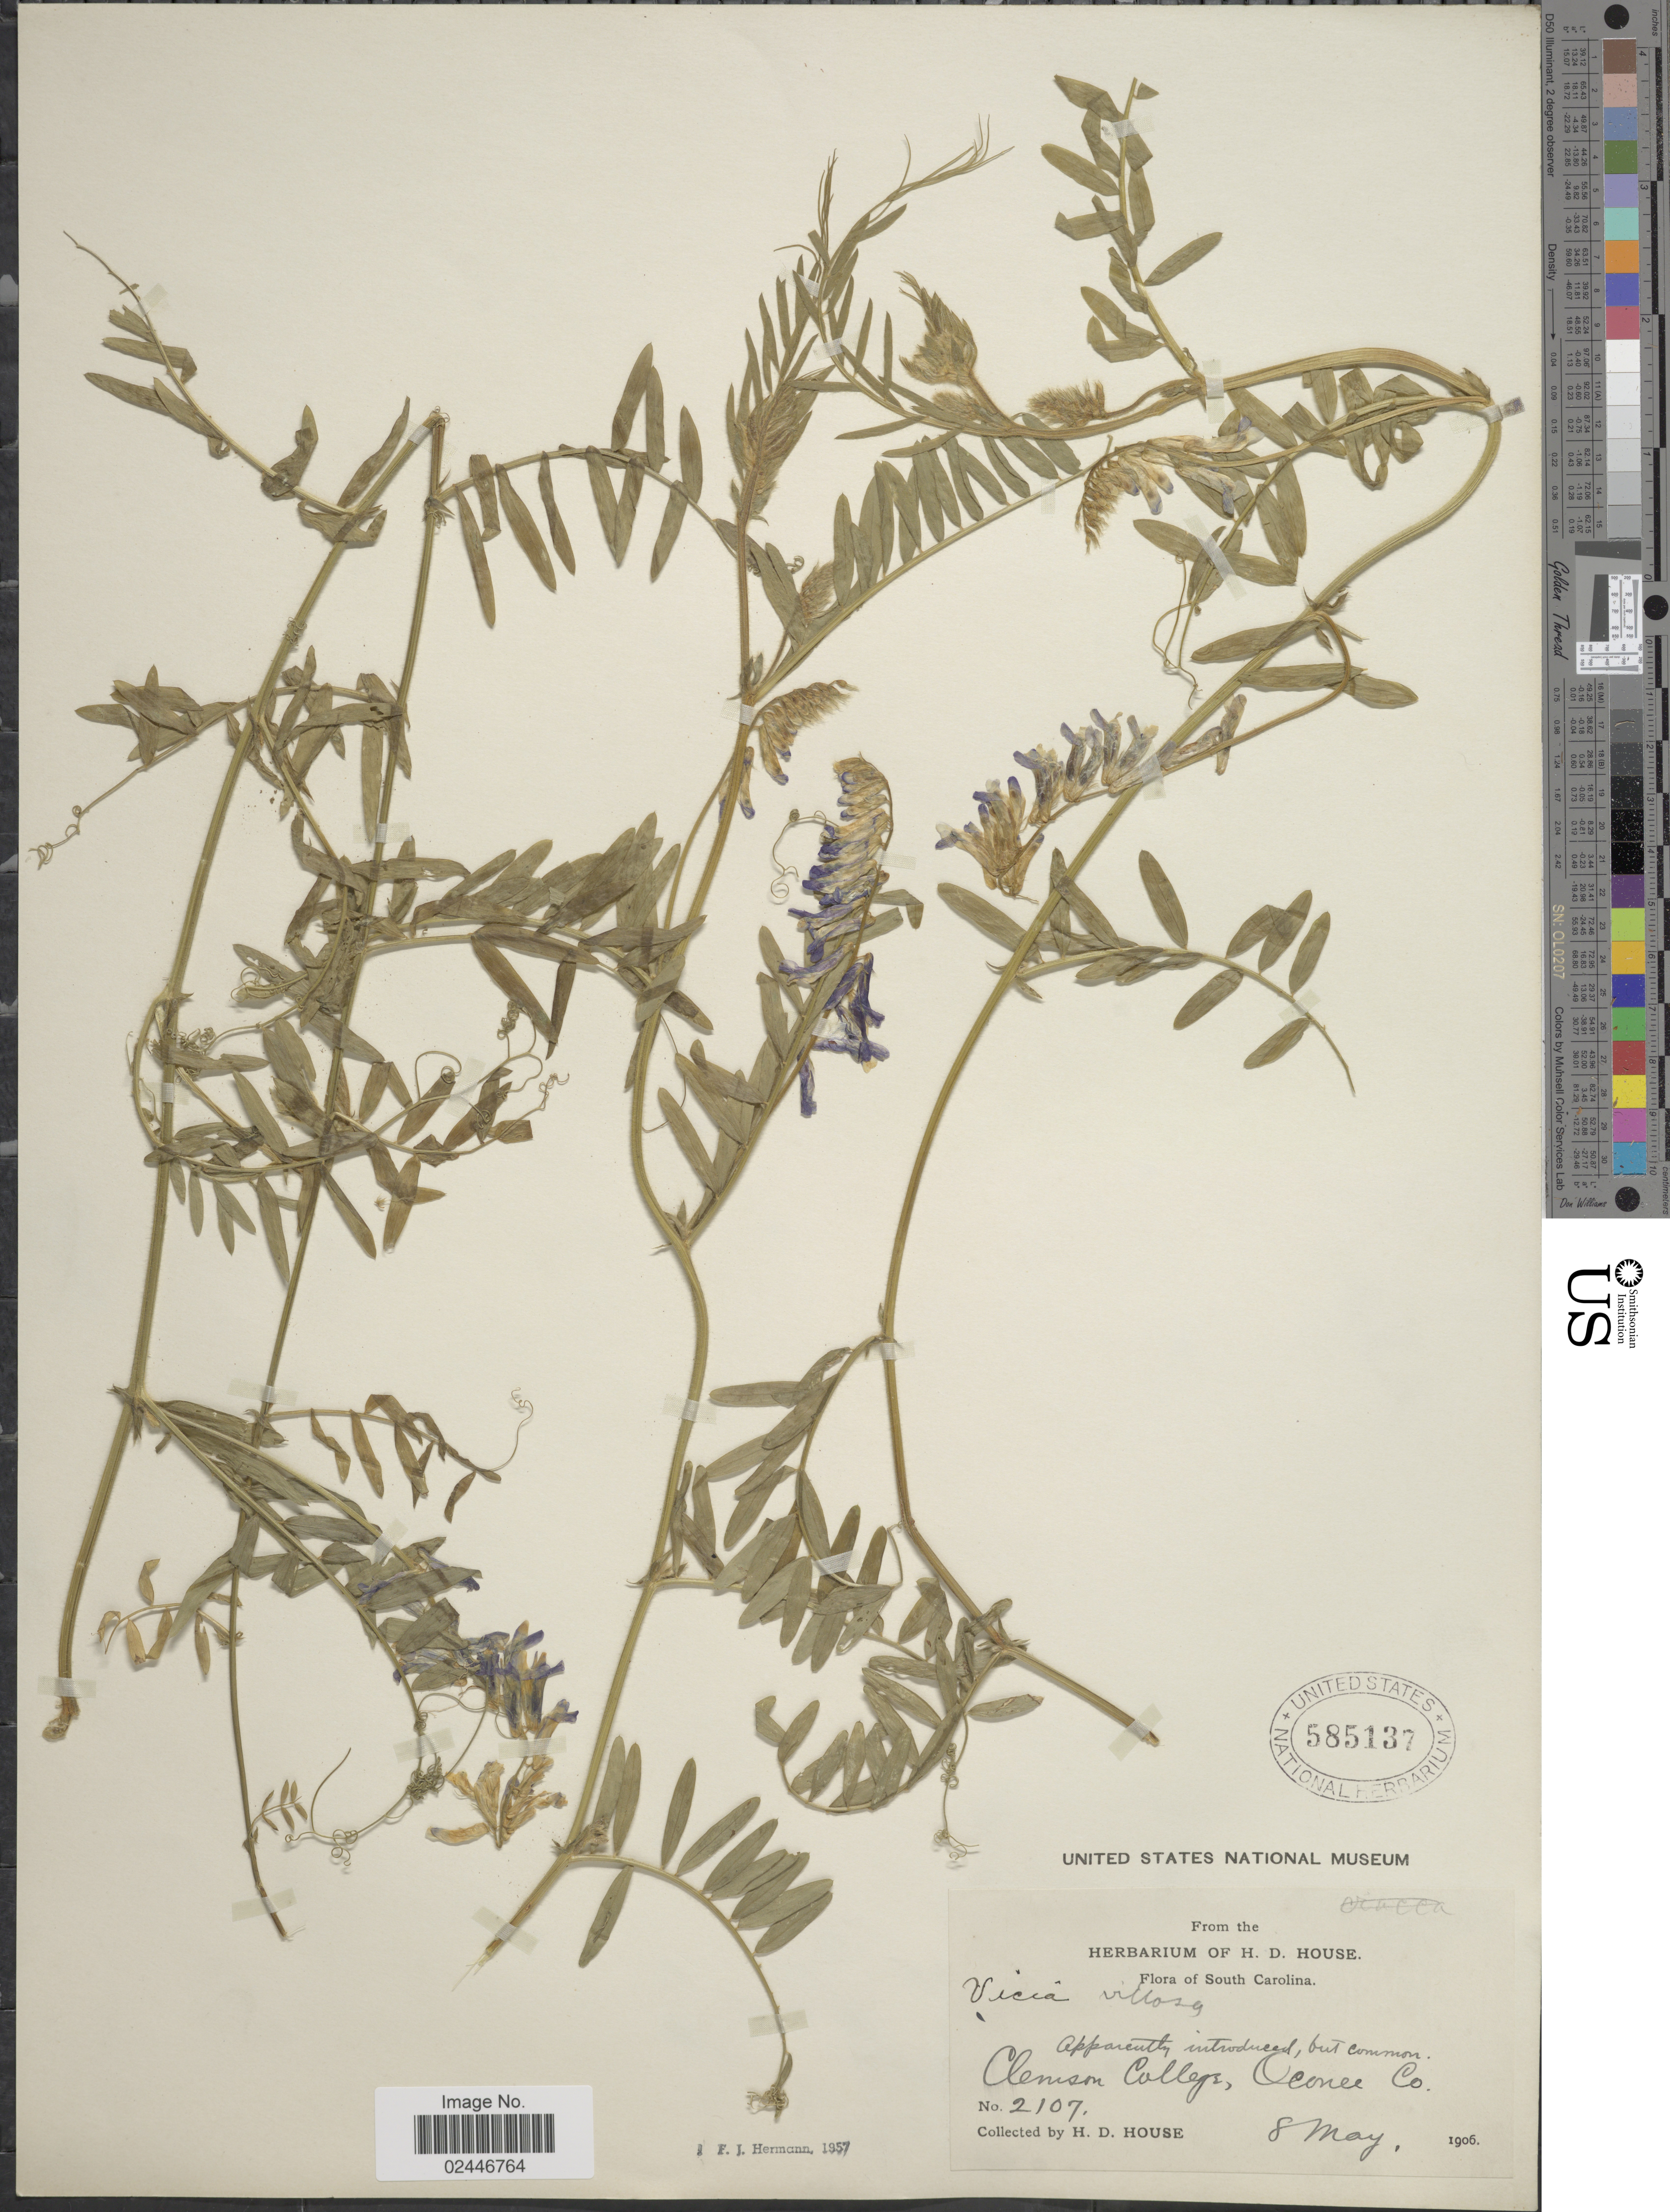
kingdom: Plantae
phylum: Tracheophyta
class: Magnoliopsida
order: Fabales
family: Fabaceae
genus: Vicia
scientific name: Vicia villosa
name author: Roth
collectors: H. D. House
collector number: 2107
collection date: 1906-05-08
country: United States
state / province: South Carolina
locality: Clemson College, Oconee Co.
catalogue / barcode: US 585137